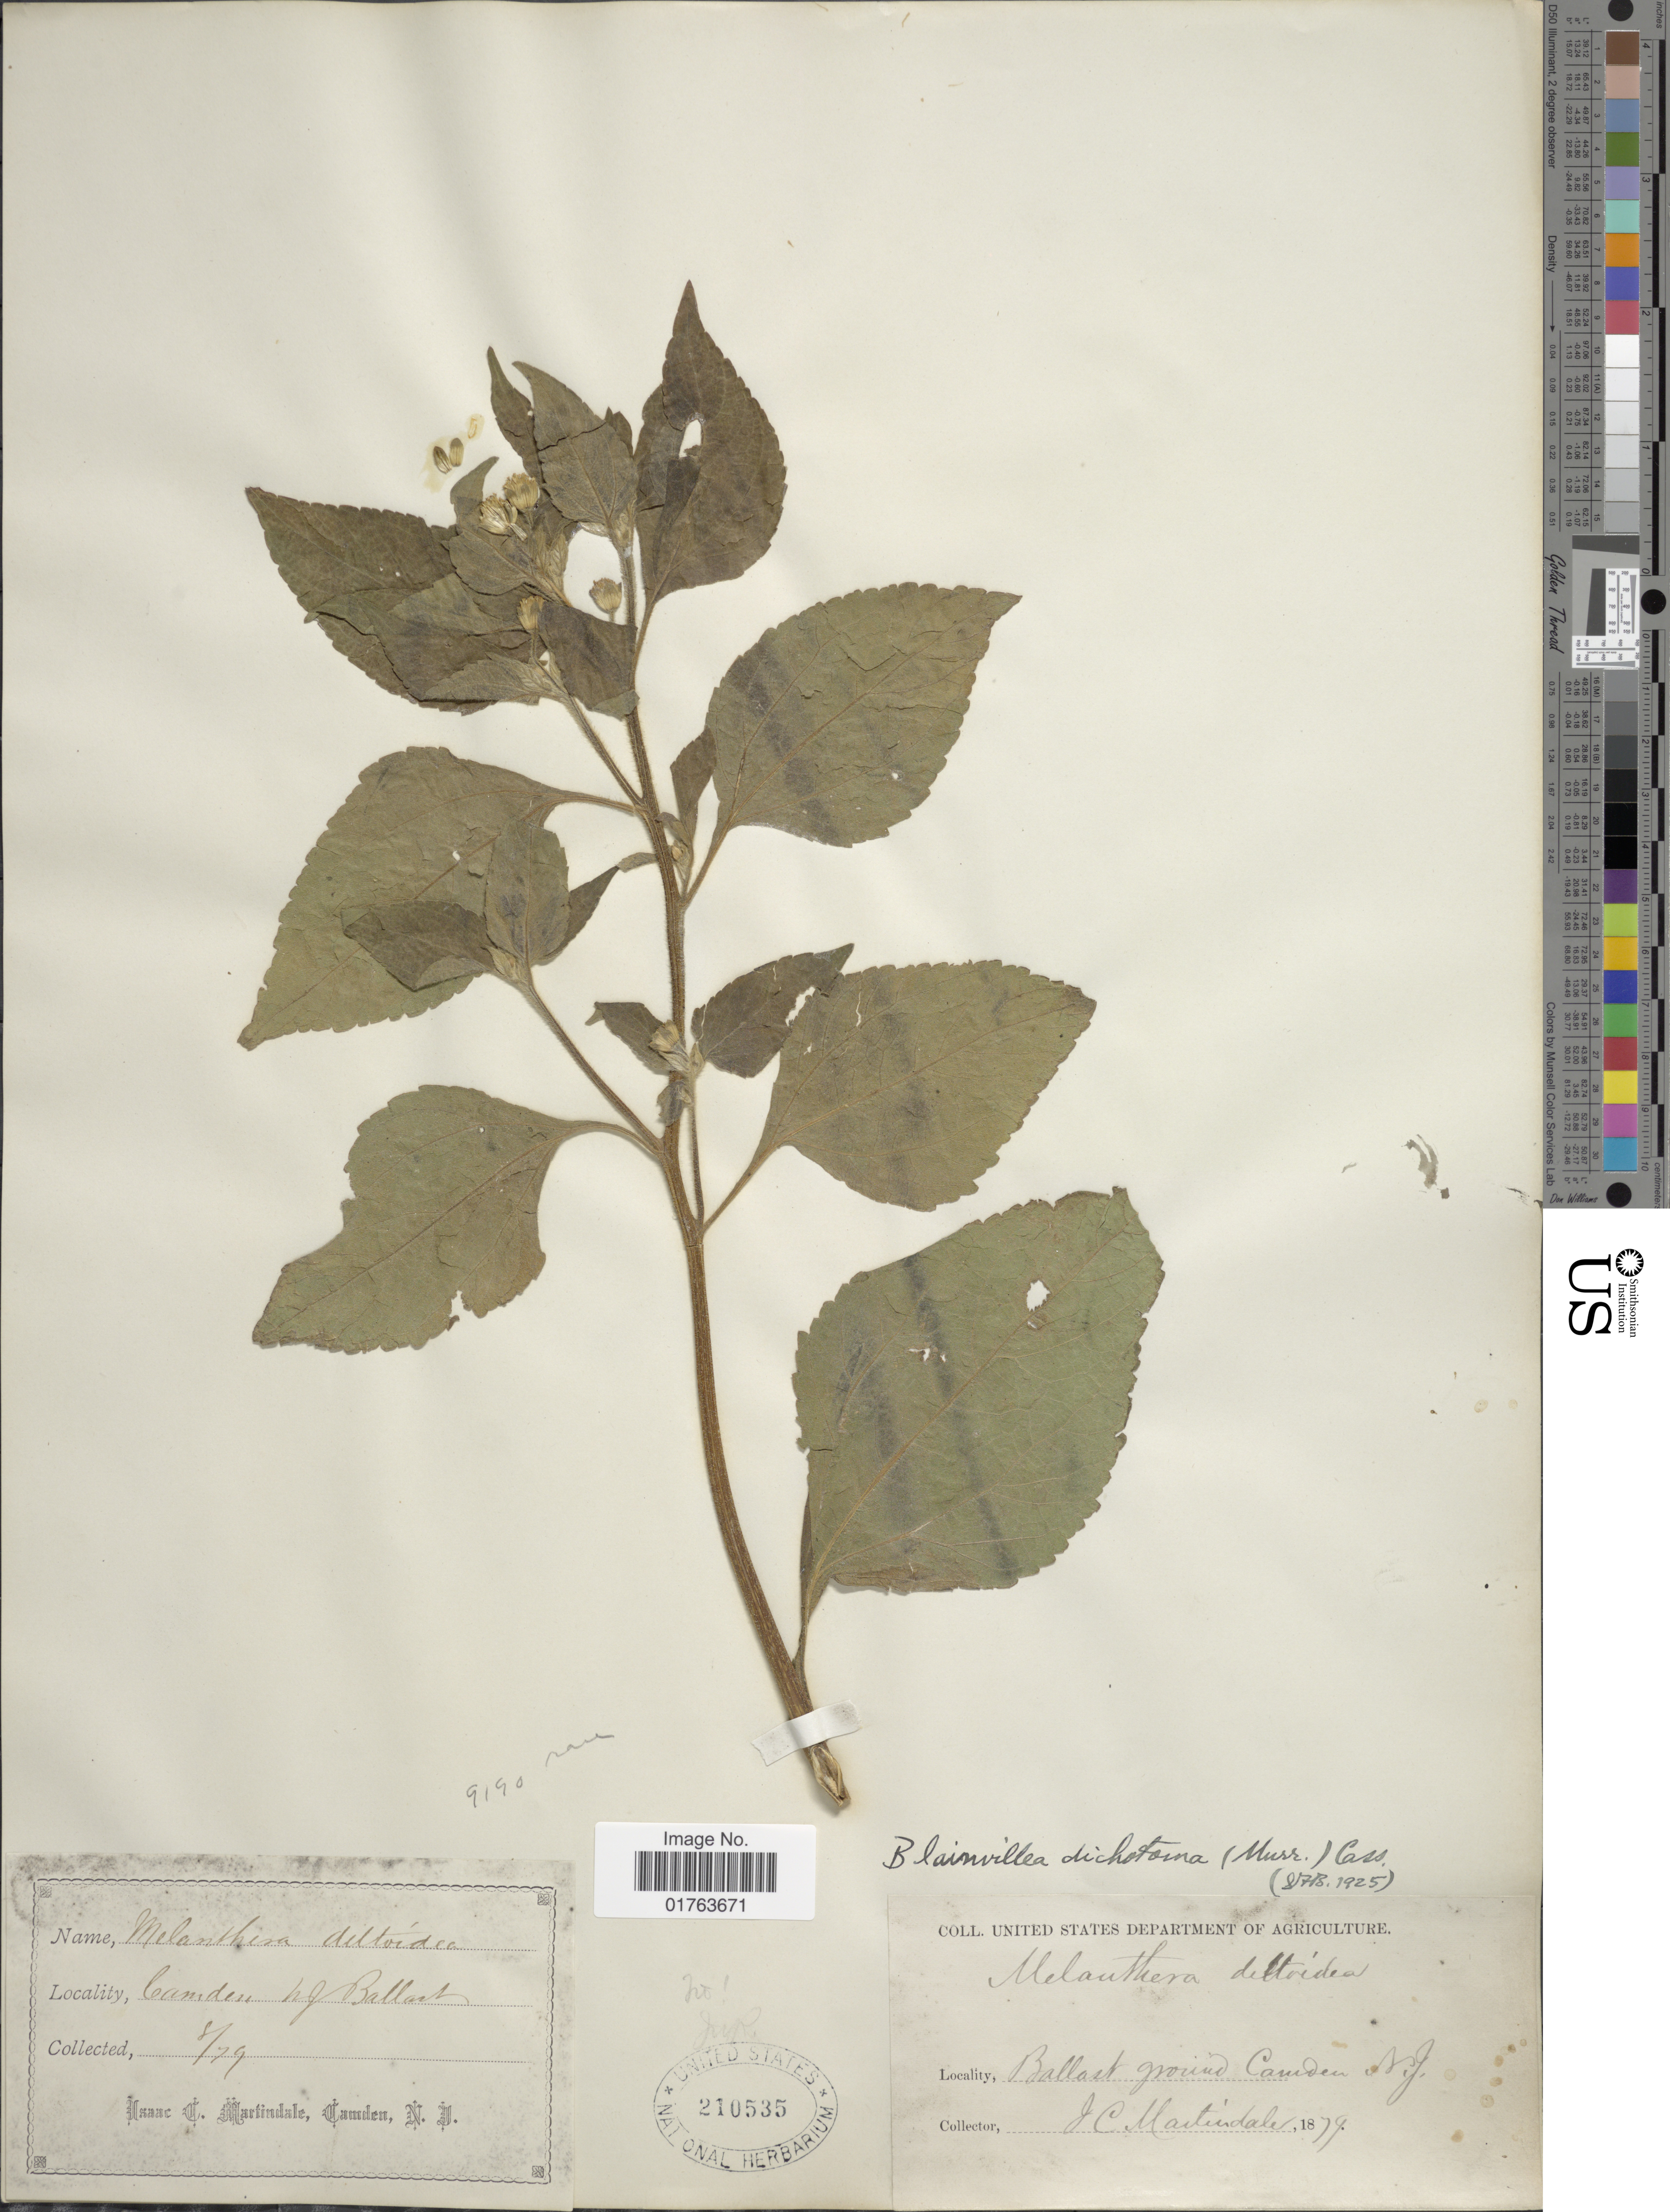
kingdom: Plantae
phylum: Tracheophyta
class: Magnoliopsida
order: Asterales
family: Asteraceae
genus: Blainvillea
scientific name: Blainvillea dichotoma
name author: Cass.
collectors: I. C. Martindale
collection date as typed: Transcribed d/m/y: /8/79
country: United States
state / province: New Jersey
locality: Camden, N. J. Ballast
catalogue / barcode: US 210535